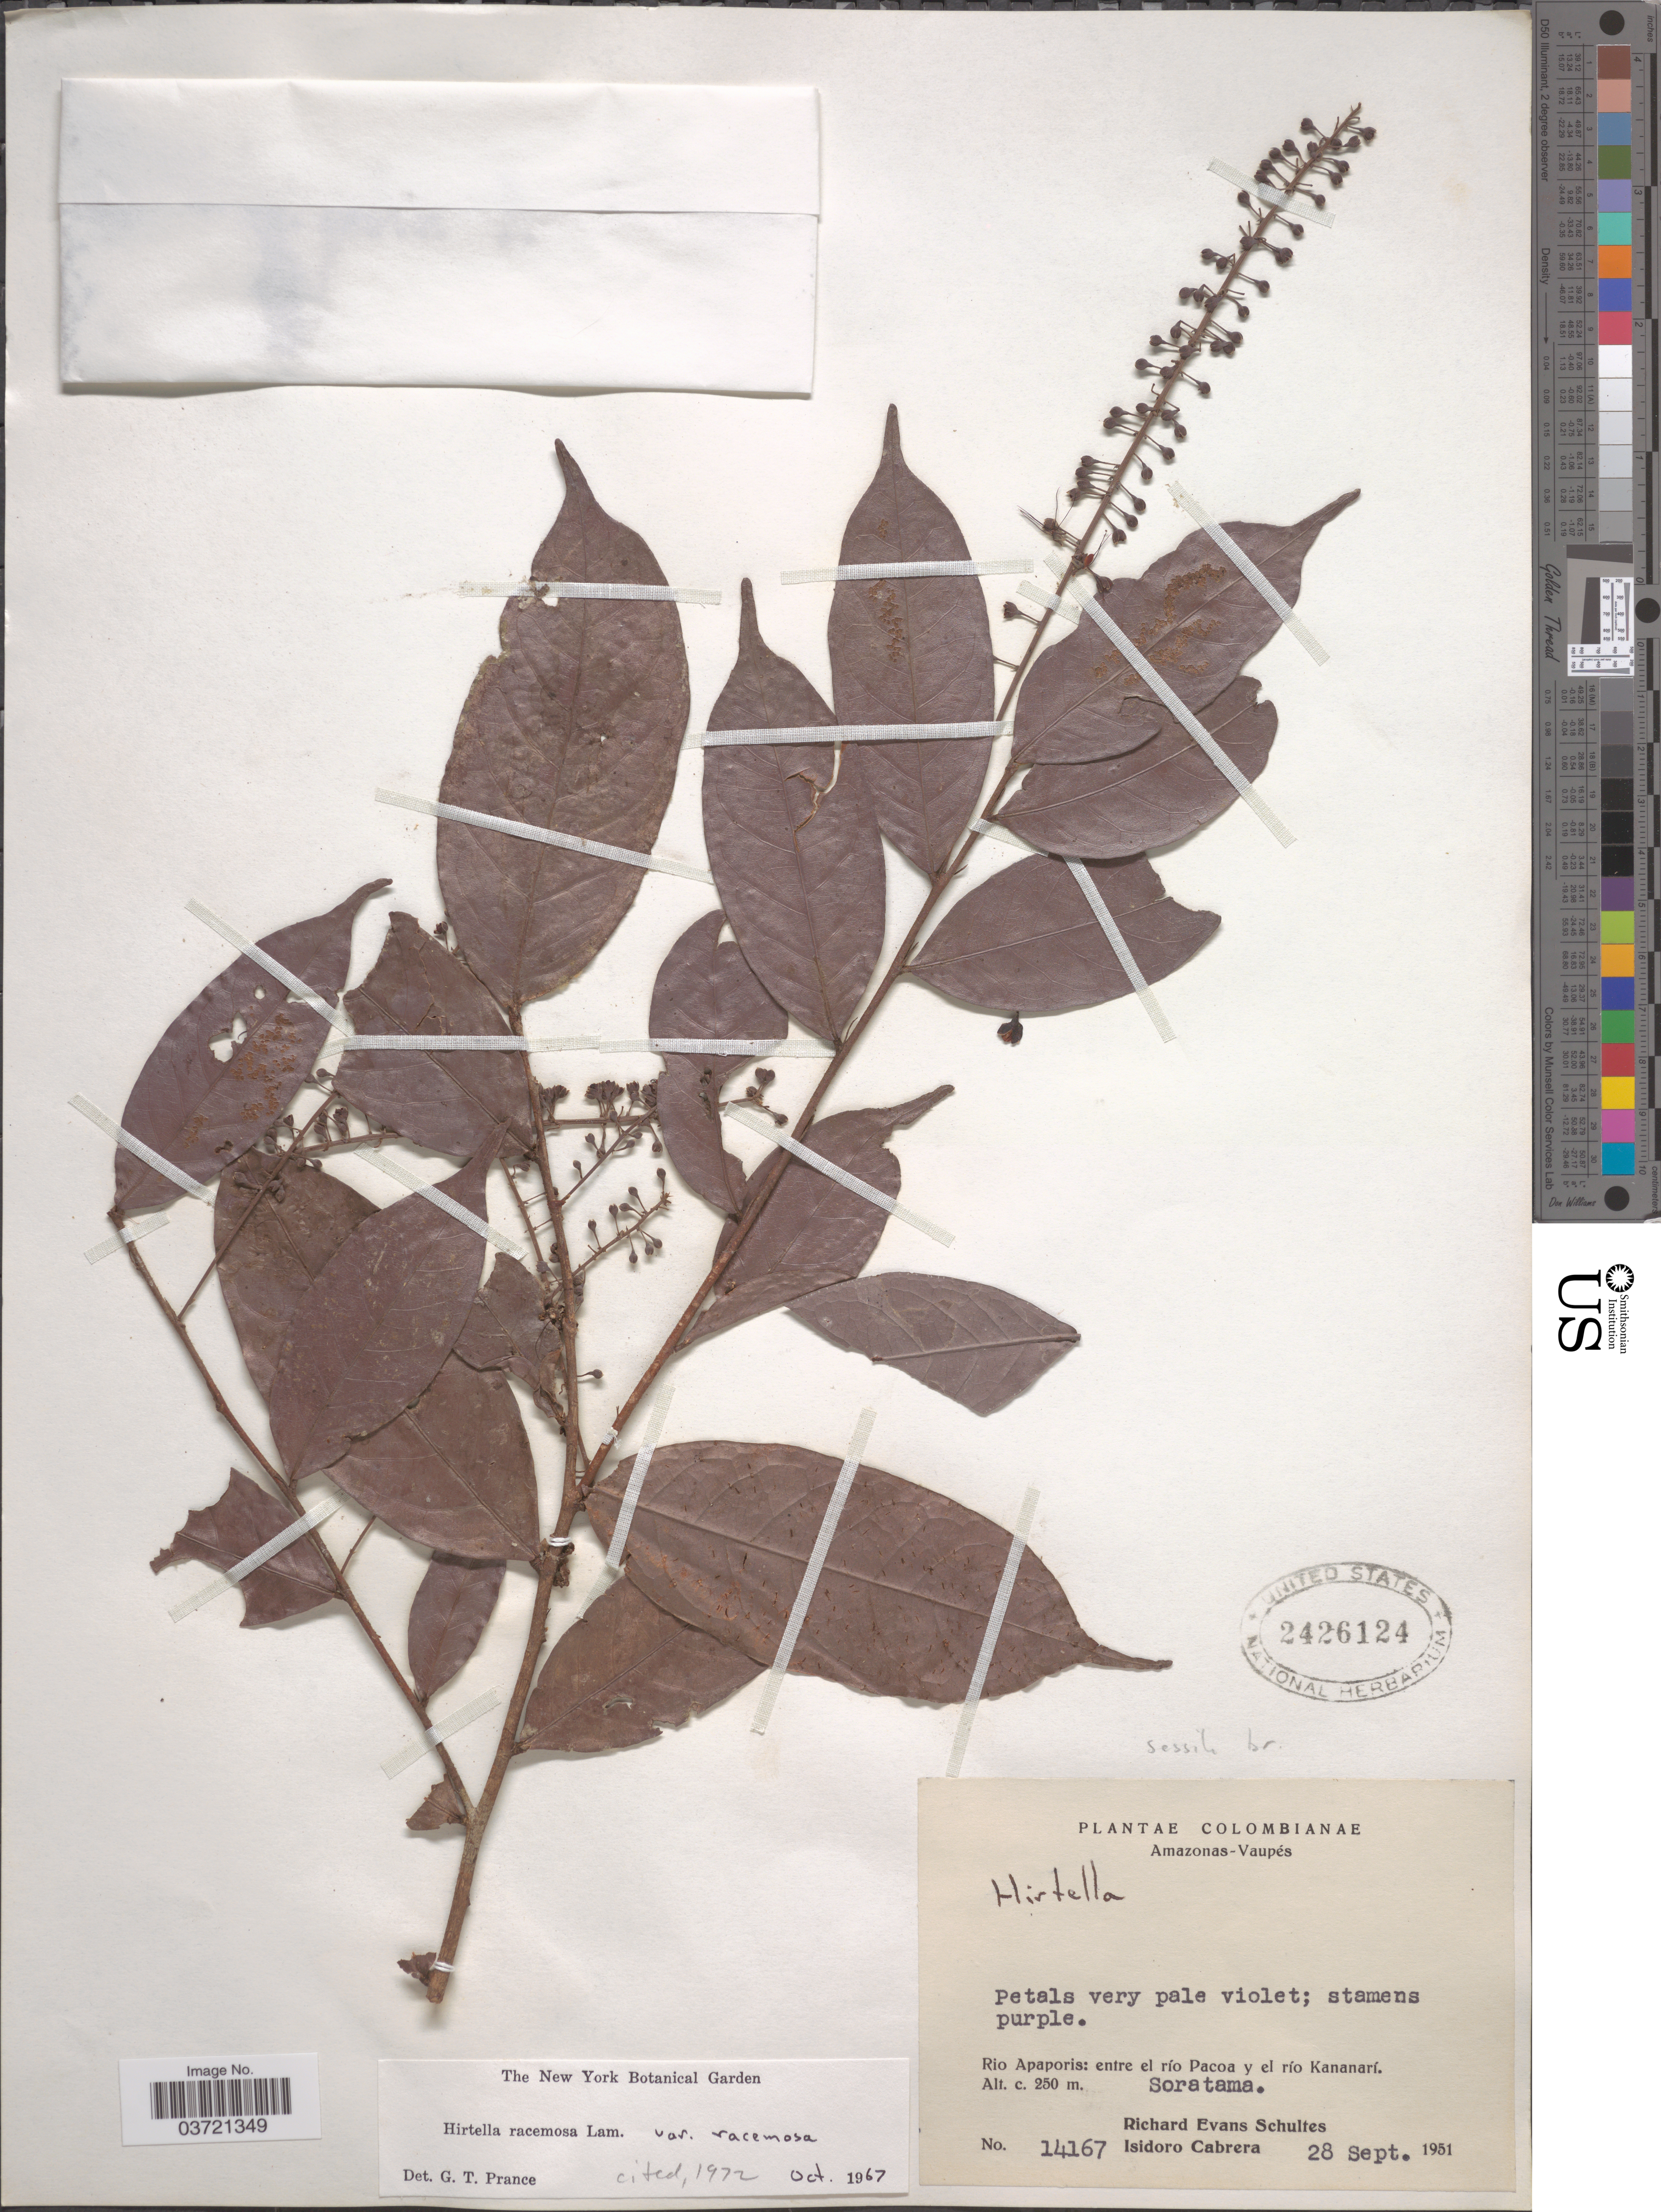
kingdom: Plantae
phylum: Tracheophyta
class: Magnoliopsida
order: Malpighiales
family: Chrysobalanaceae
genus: Hirtella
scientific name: Hirtella racemosa var. racemosa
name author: Lam.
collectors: R. E. Schultes & I. Cabrera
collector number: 14167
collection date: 1951-09-28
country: Colombia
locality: Amazonas-Vaupés. Rio Apaporis: entre el río Pacoa y el río Kananarí. Soratama.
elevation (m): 250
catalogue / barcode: US 2426124